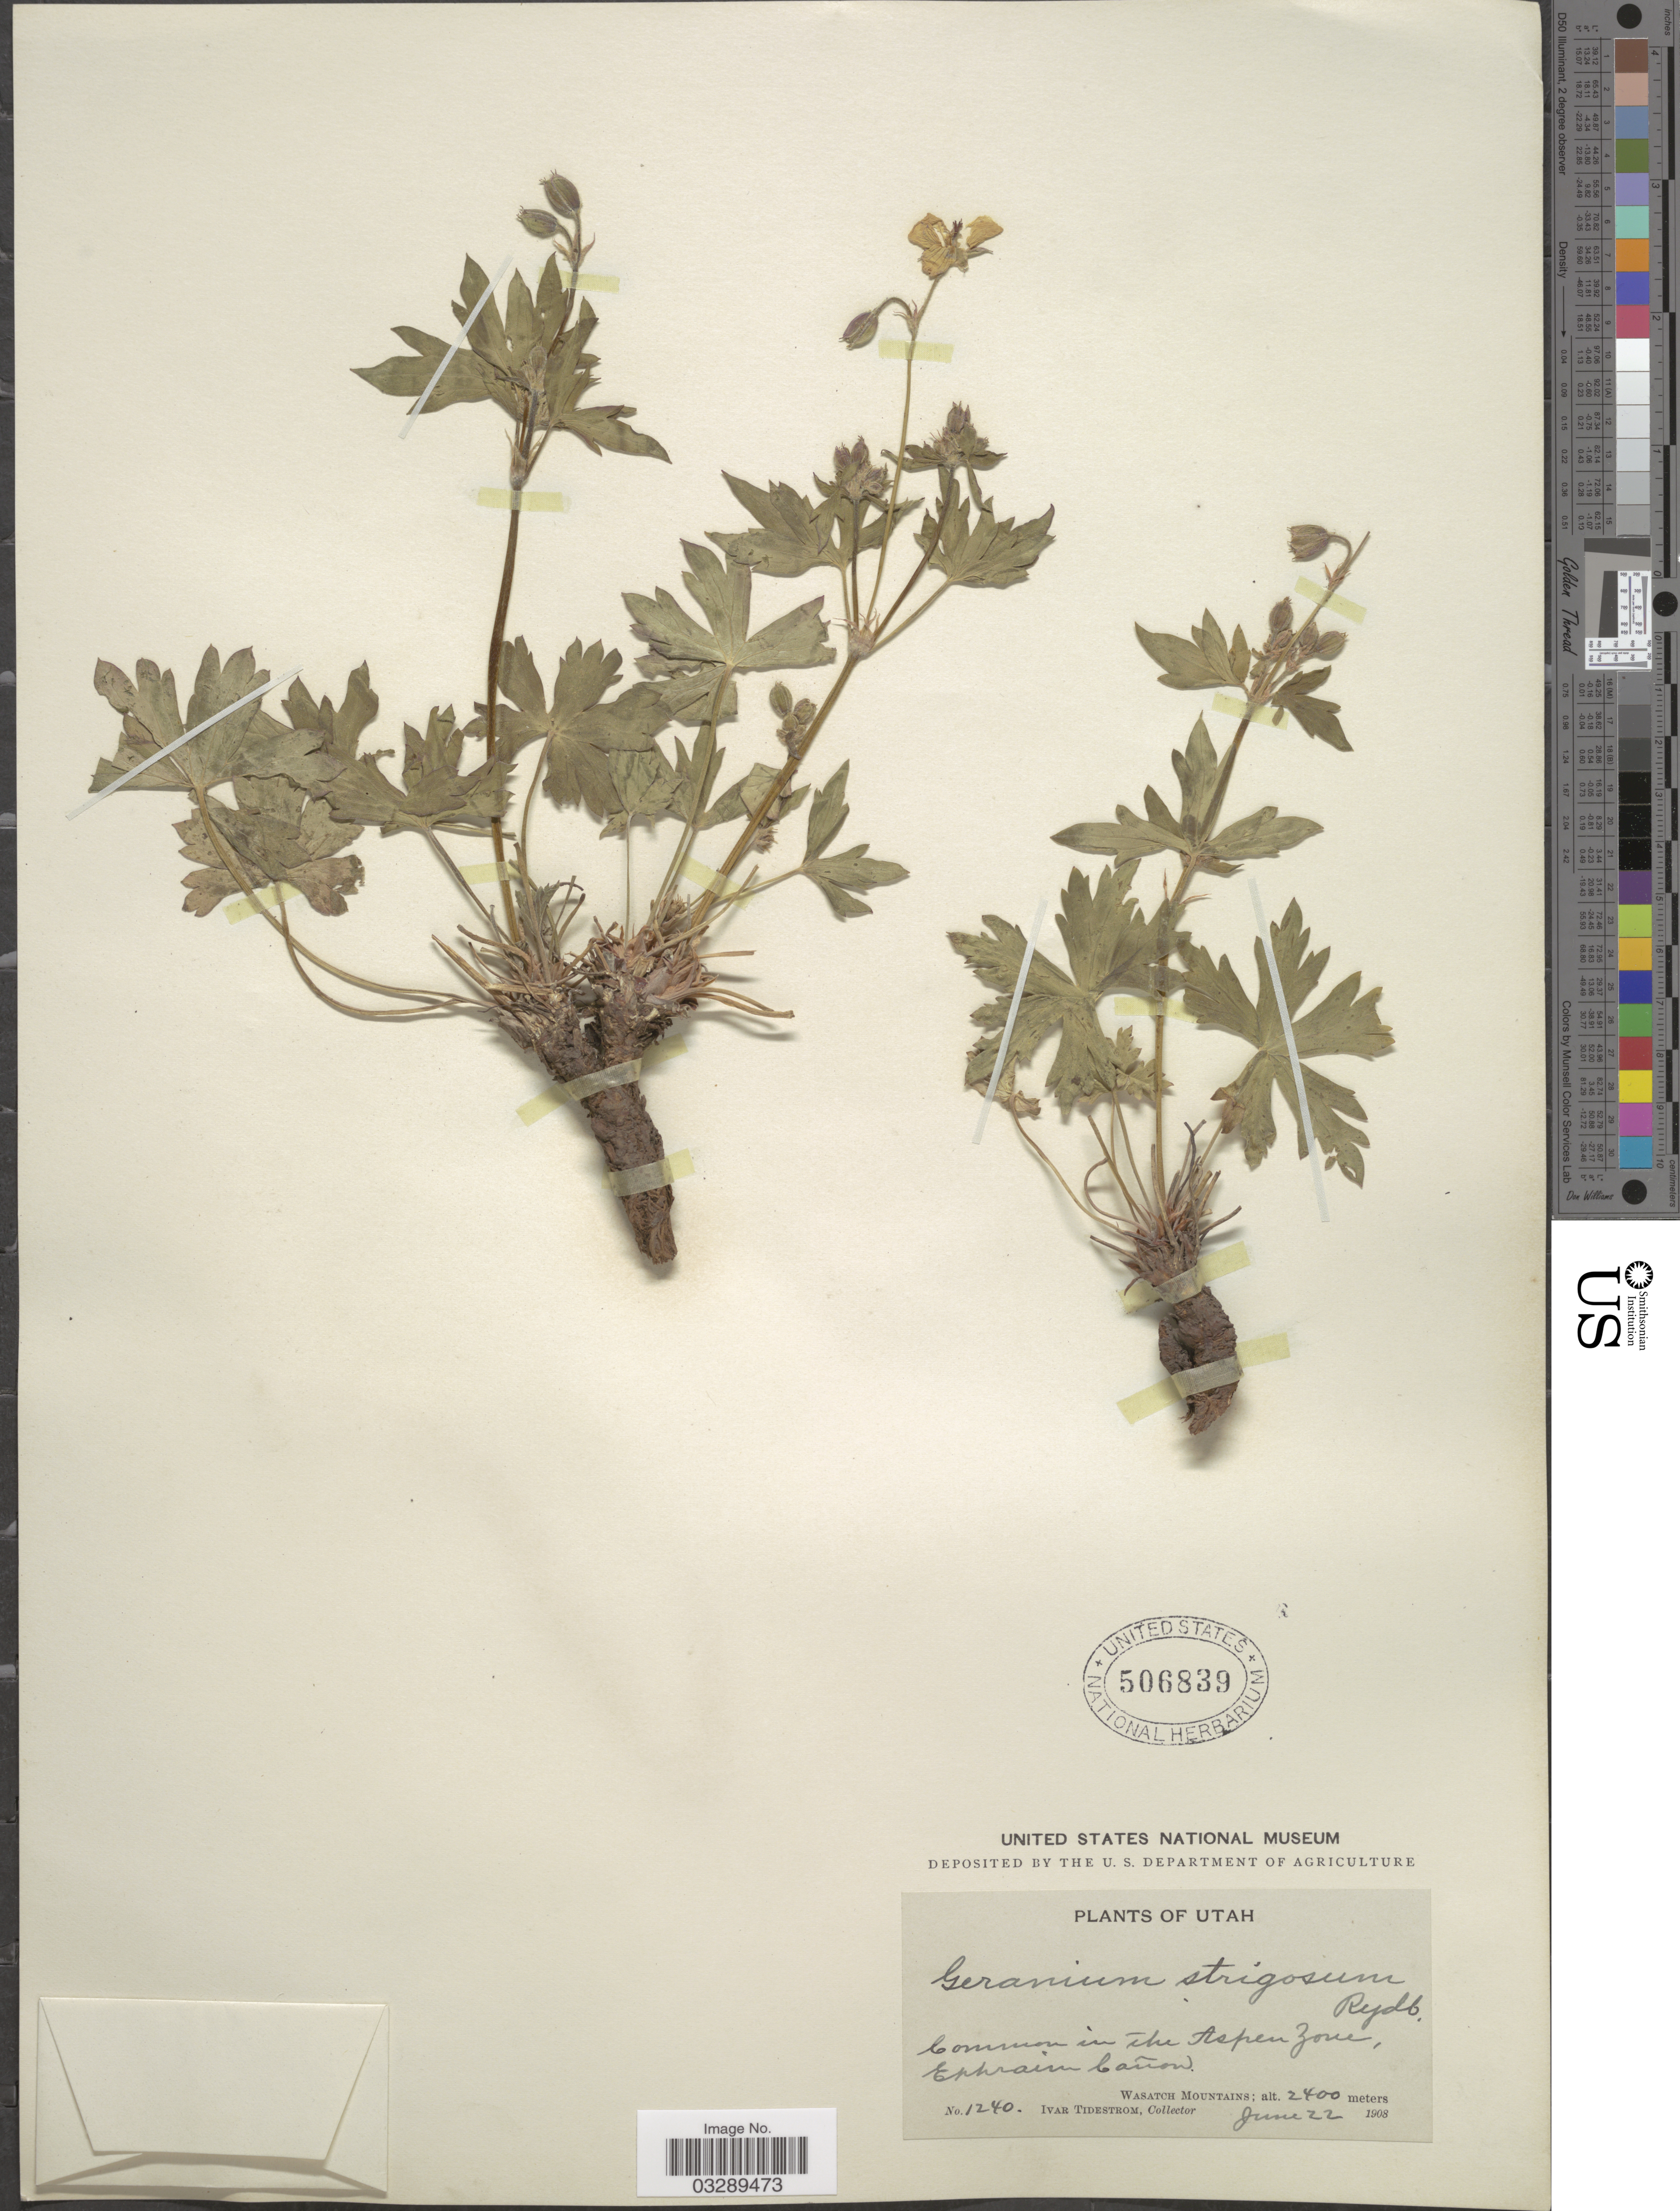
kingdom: Plantae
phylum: Tracheophyta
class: Magnoliopsida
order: Geraniales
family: Geraniaceae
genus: Geranium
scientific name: Geranium sp.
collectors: I. F. Tidestrom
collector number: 1240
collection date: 1908-06-22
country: United States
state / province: Utah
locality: Common in the Aspen Zone, Ephraim Cañon. Wasatch Mountains.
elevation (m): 2400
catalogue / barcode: US 506839